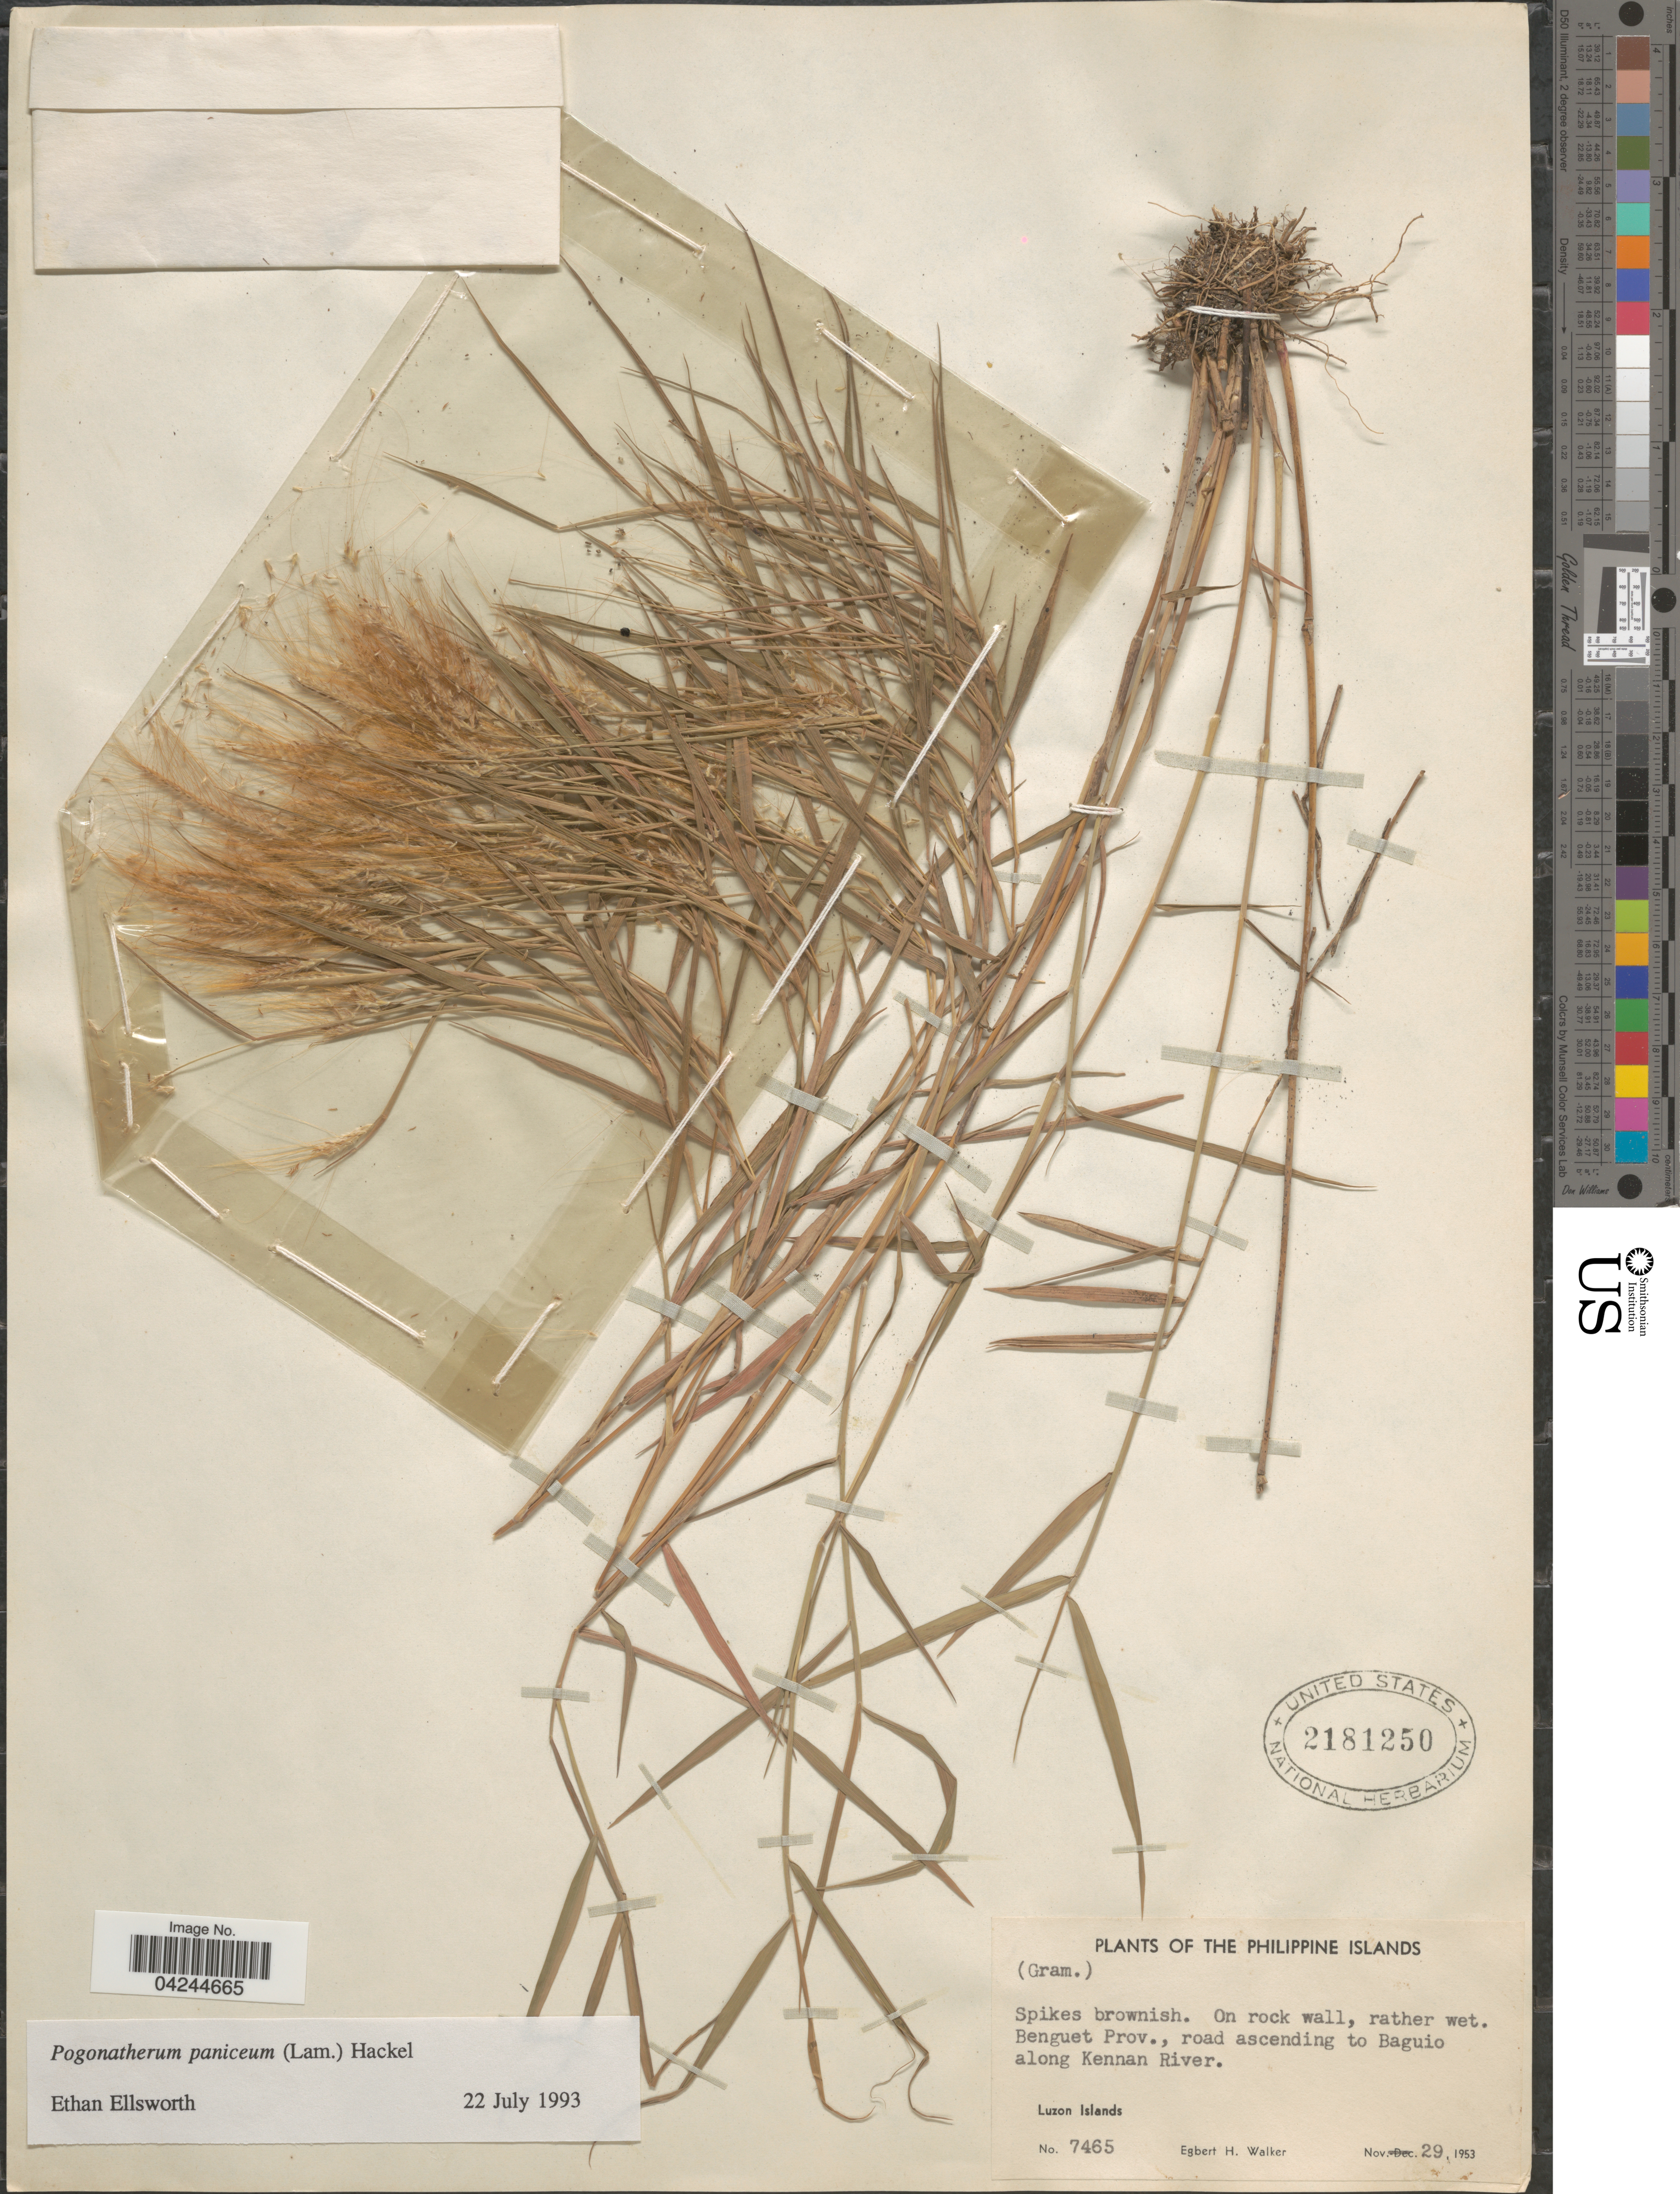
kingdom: Plantae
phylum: Tracheophyta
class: Liliopsida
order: Poales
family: Poaceae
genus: Pogonatherum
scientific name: Pogonatherum paniceum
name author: (Lam.) Hack.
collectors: E. H. Walker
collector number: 7465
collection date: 1953-11-29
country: Philippines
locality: Philippine Islands. On rock wall, rather wet. Benguet Prov., road ascending to Baguio along Kennan River. Luzon Islands.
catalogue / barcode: US 2181250